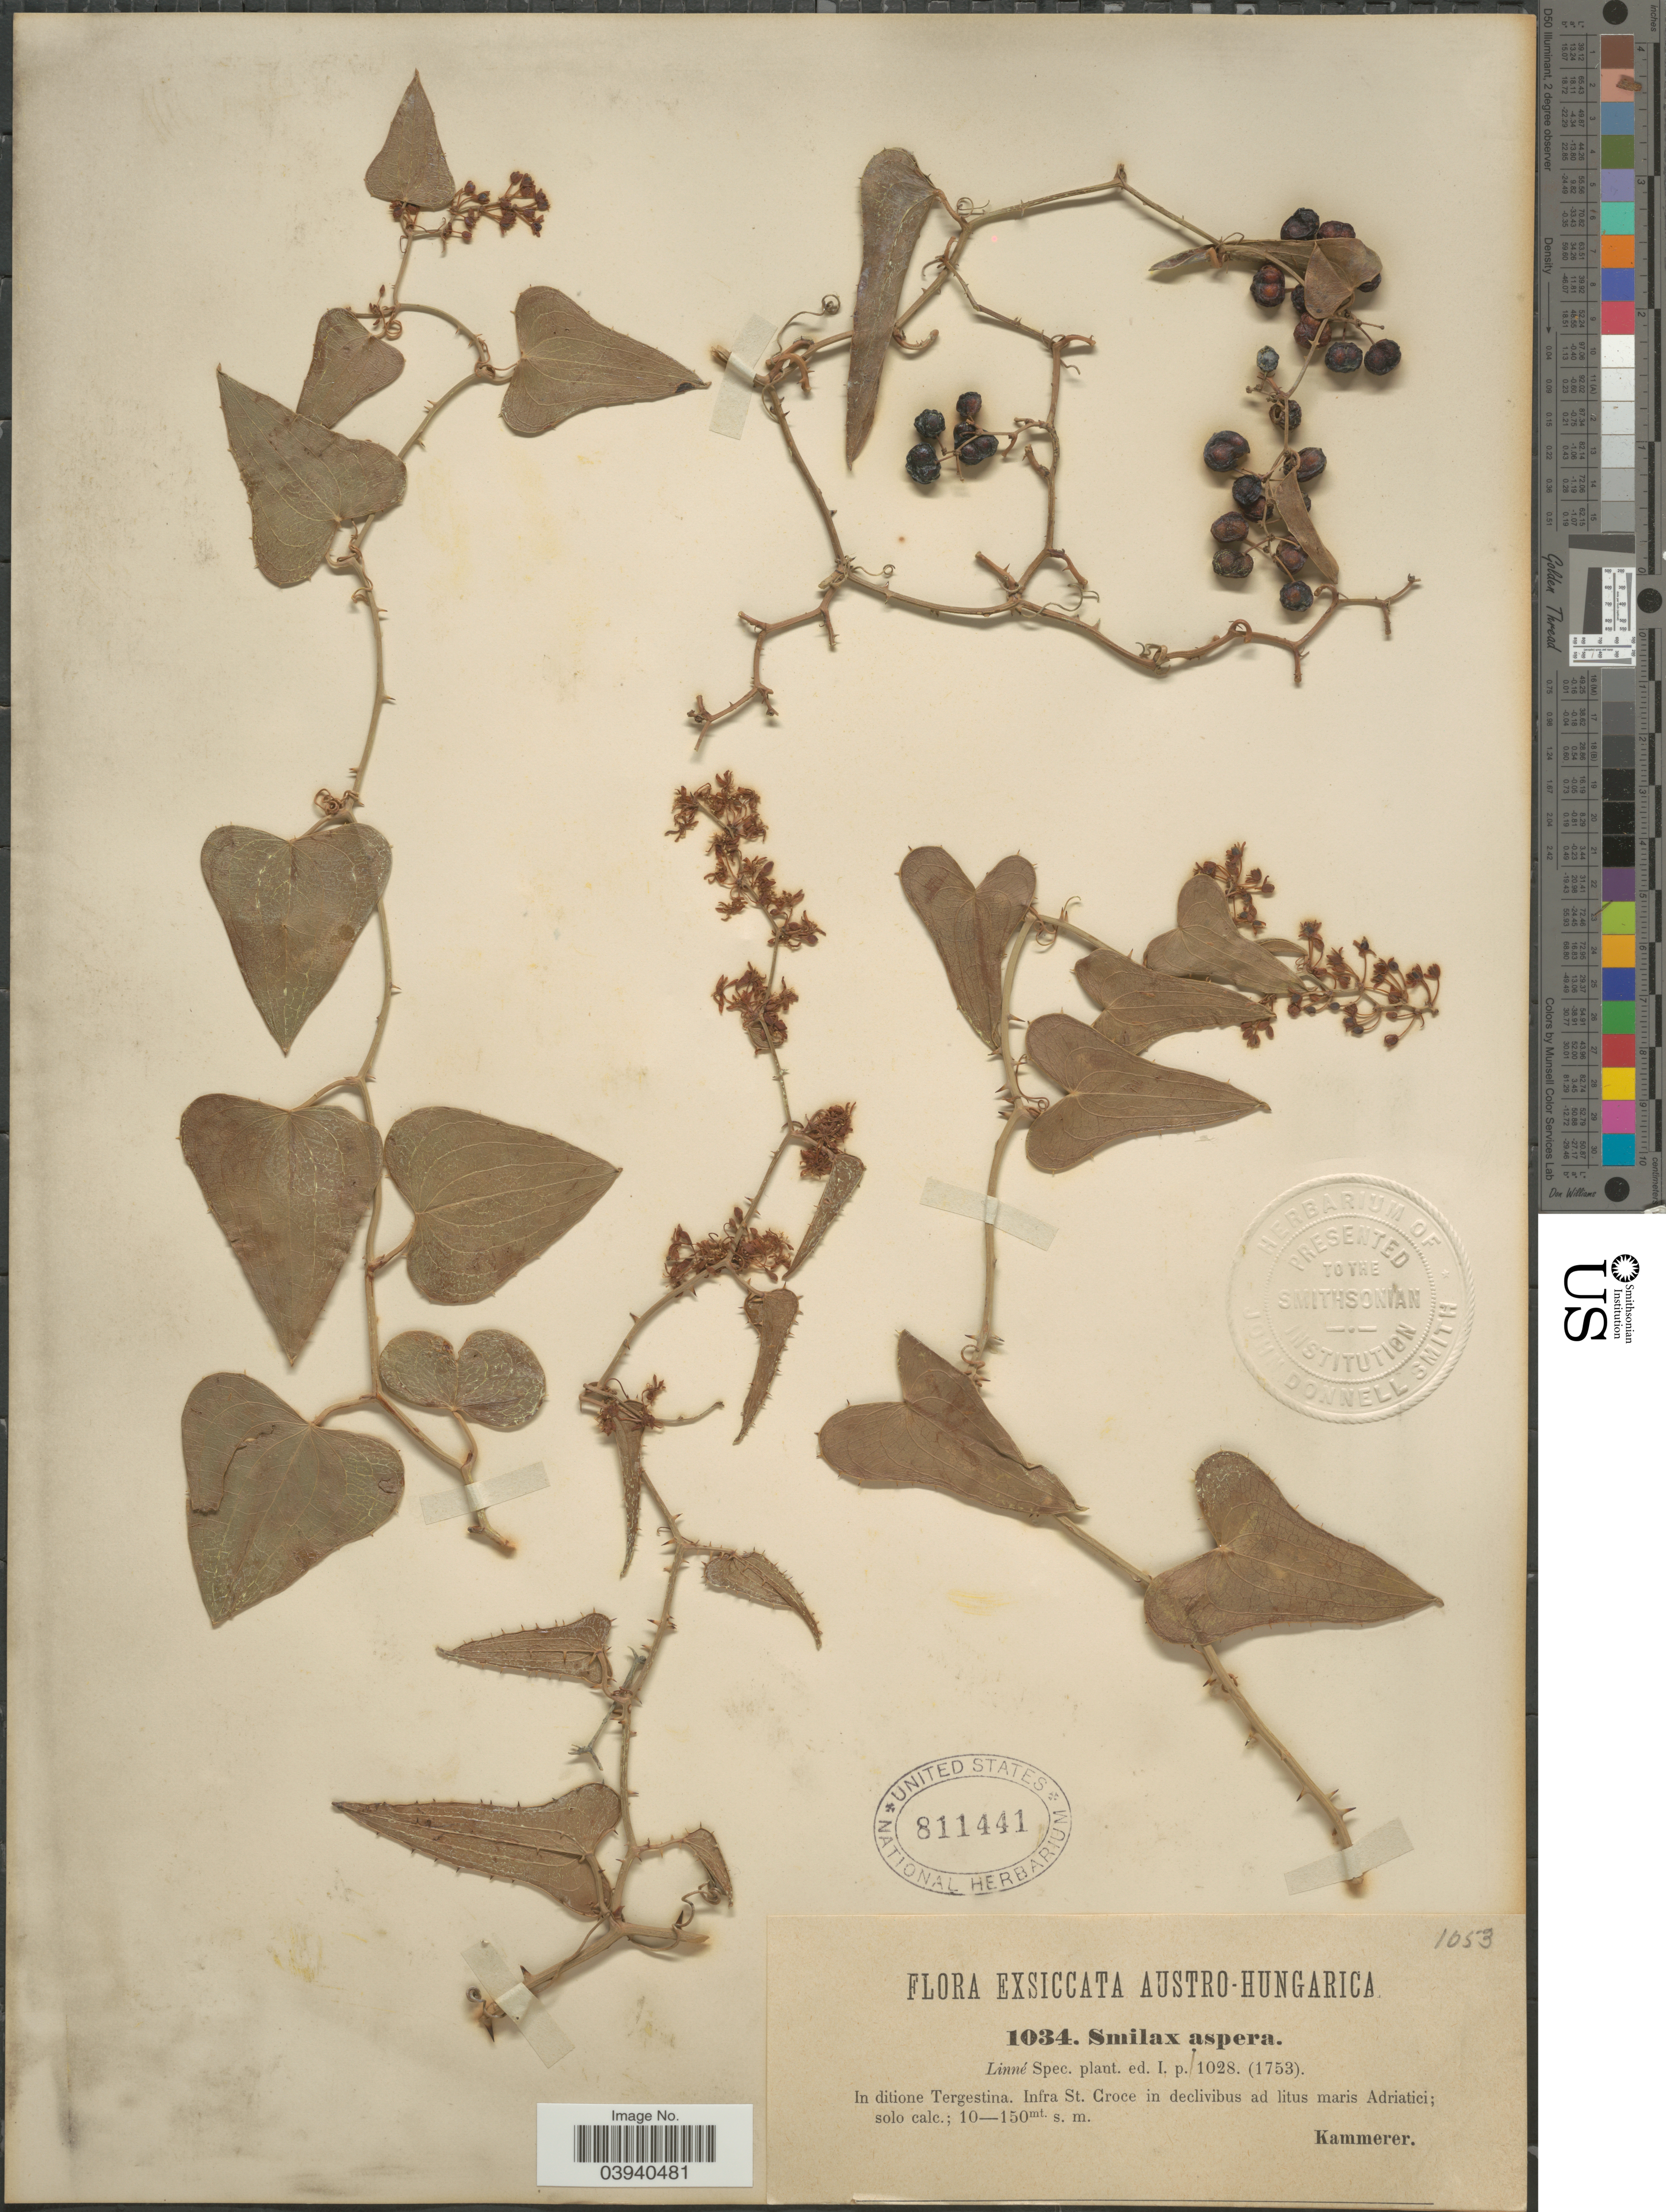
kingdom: Plantae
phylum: Tracheophyta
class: Liliopsida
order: Liliales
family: Smilacaceae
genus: Smilax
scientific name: Smilax aspera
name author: L.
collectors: -. Kammerer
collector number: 1034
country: Italy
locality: Austro-Hungarica. In ditione Tergestina. Infra St. Croce in declivibus ad litus maris Adriatici.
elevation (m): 10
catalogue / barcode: US 811441